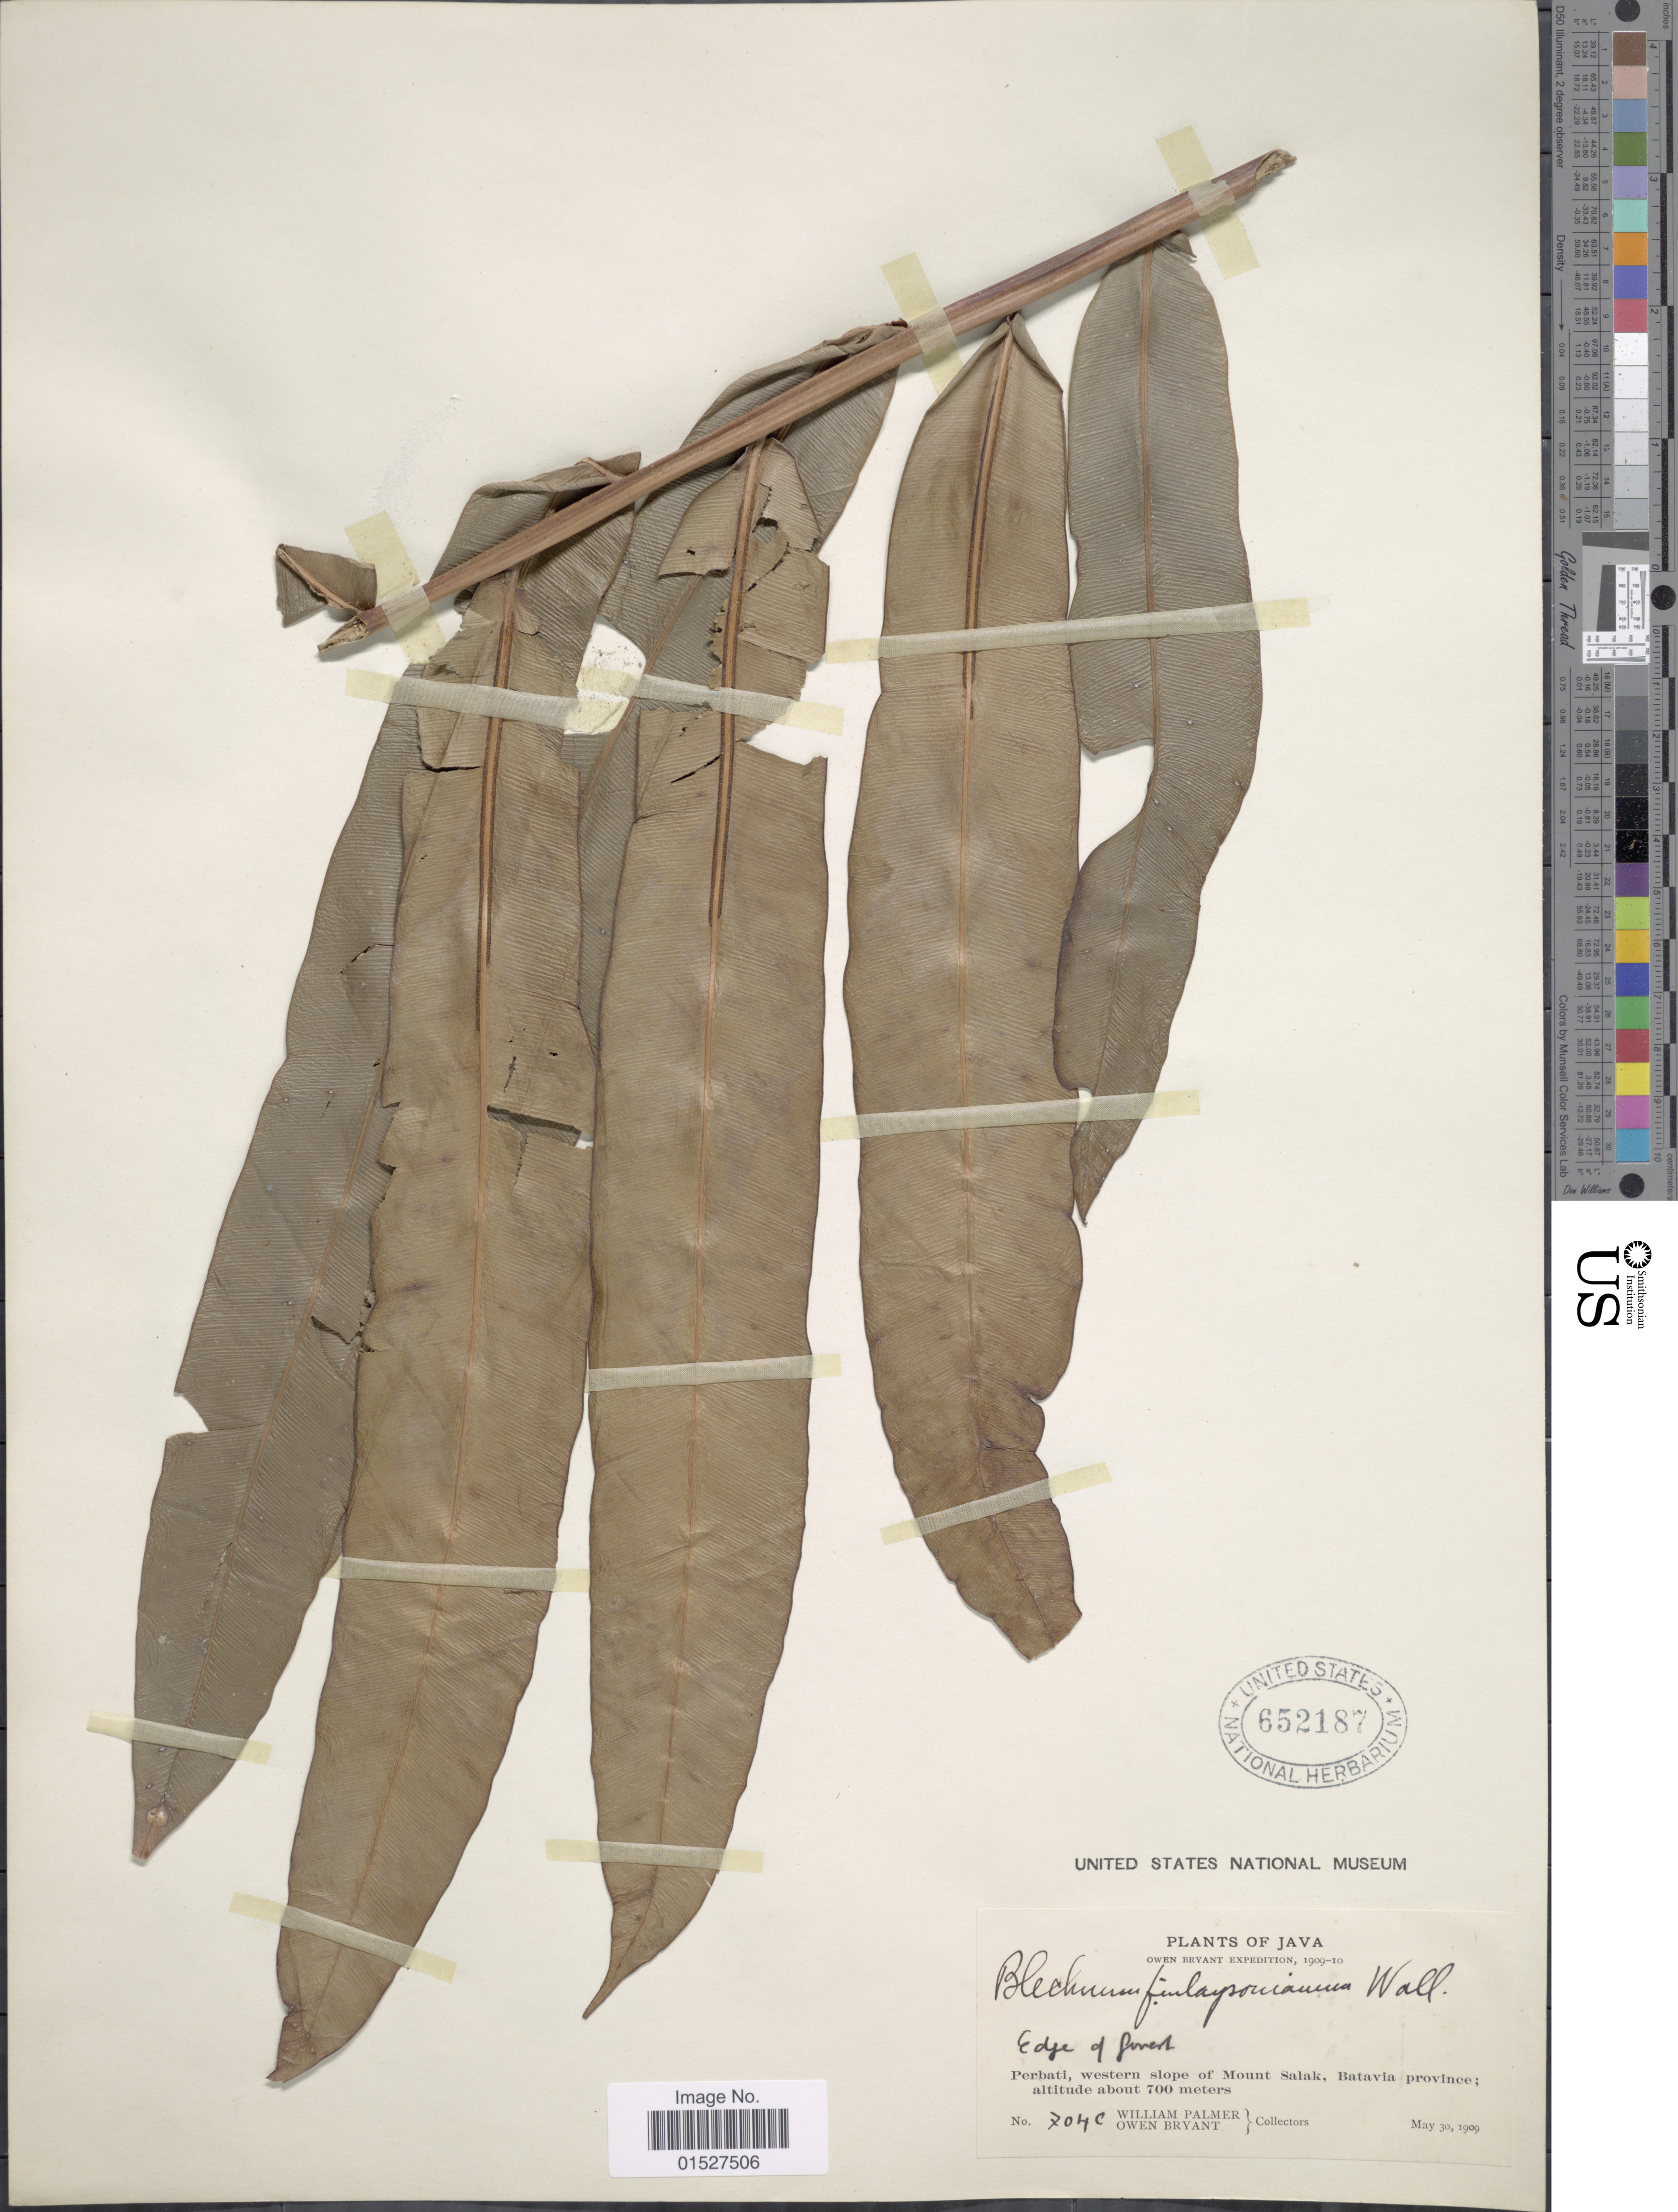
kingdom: Plantae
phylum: Tracheophyta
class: Polypodiopsida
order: Polypodiales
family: Blechnaceae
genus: Blechnum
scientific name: Blechnum finlaysonianum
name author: Wall.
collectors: W. Palmer & O. Bryant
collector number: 704C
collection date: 1909-05-30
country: Indonesia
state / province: Java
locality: Perbati, western slope of Mount Salak, Batavia province.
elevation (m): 700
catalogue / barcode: US 652187